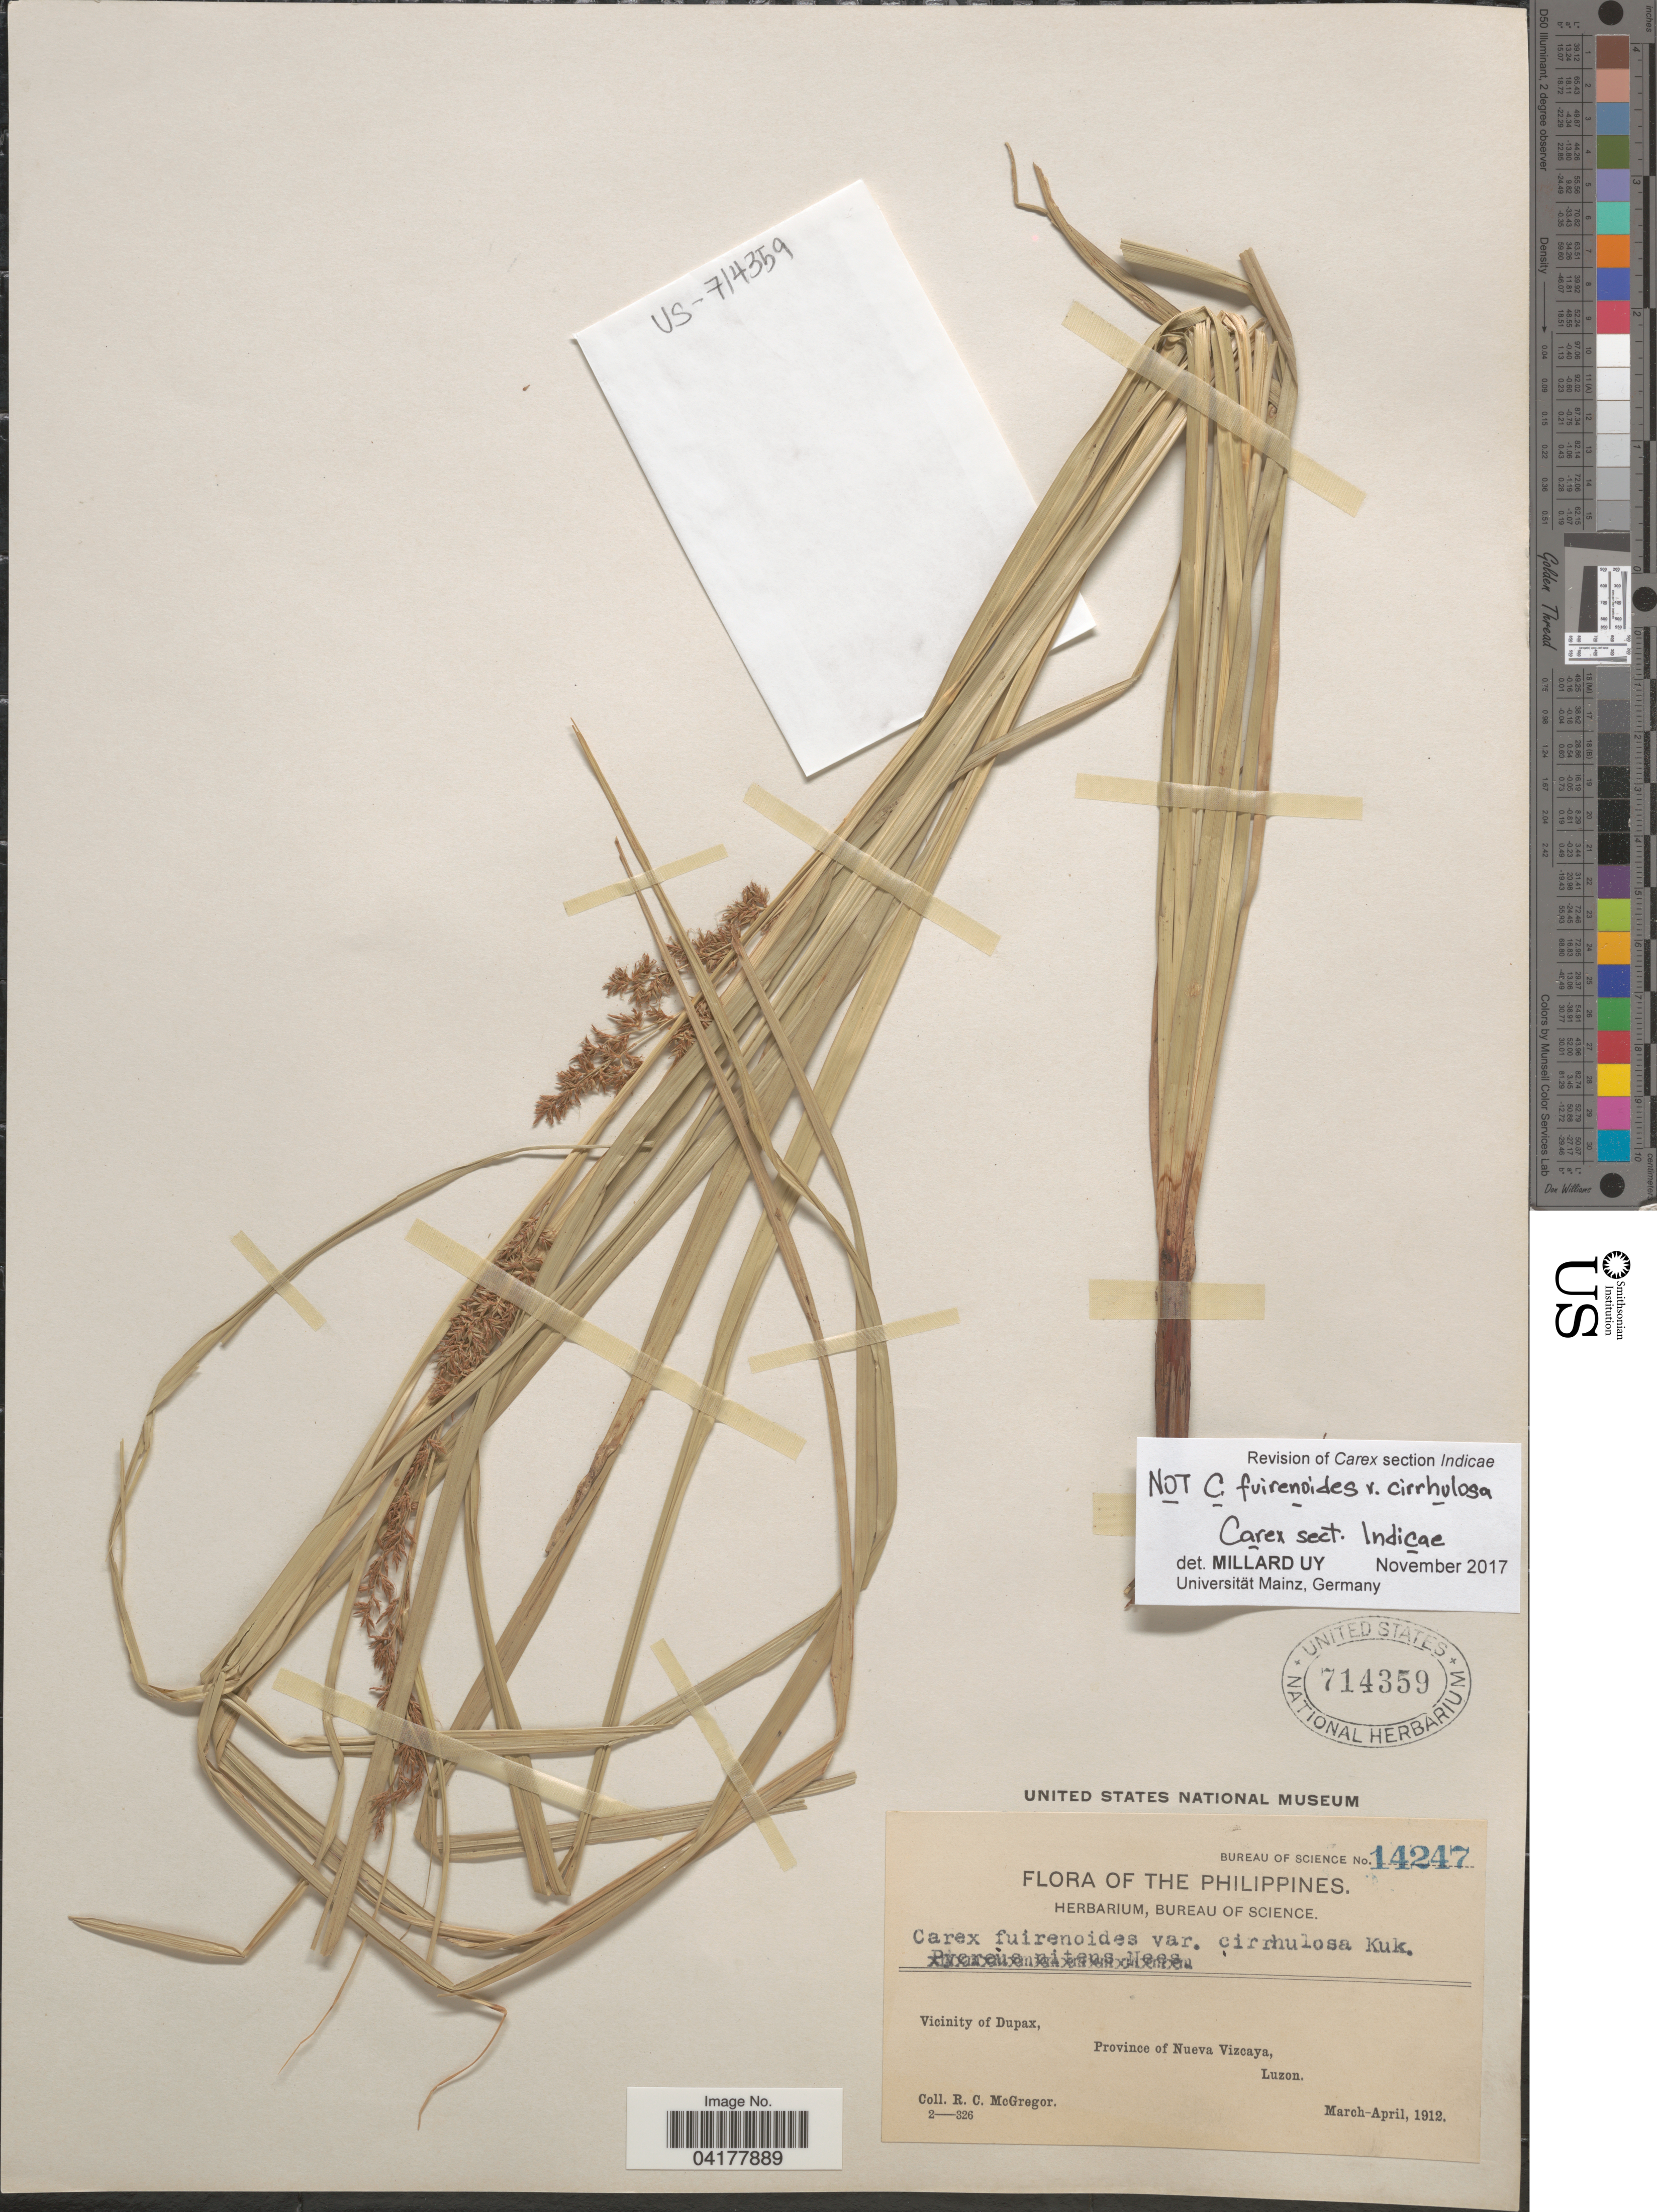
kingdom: Plantae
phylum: Tracheophyta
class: Liliopsida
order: Poales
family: Cyperaceae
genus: Carex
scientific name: Carex sp.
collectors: R. C. McGregor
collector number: Bureau of Science 14247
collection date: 1912-03/1912-04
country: Philippines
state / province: Cagayan Valley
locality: Vicinity of Dupax, Province of Nueva Vizcaya, Luzon.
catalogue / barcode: US 714359